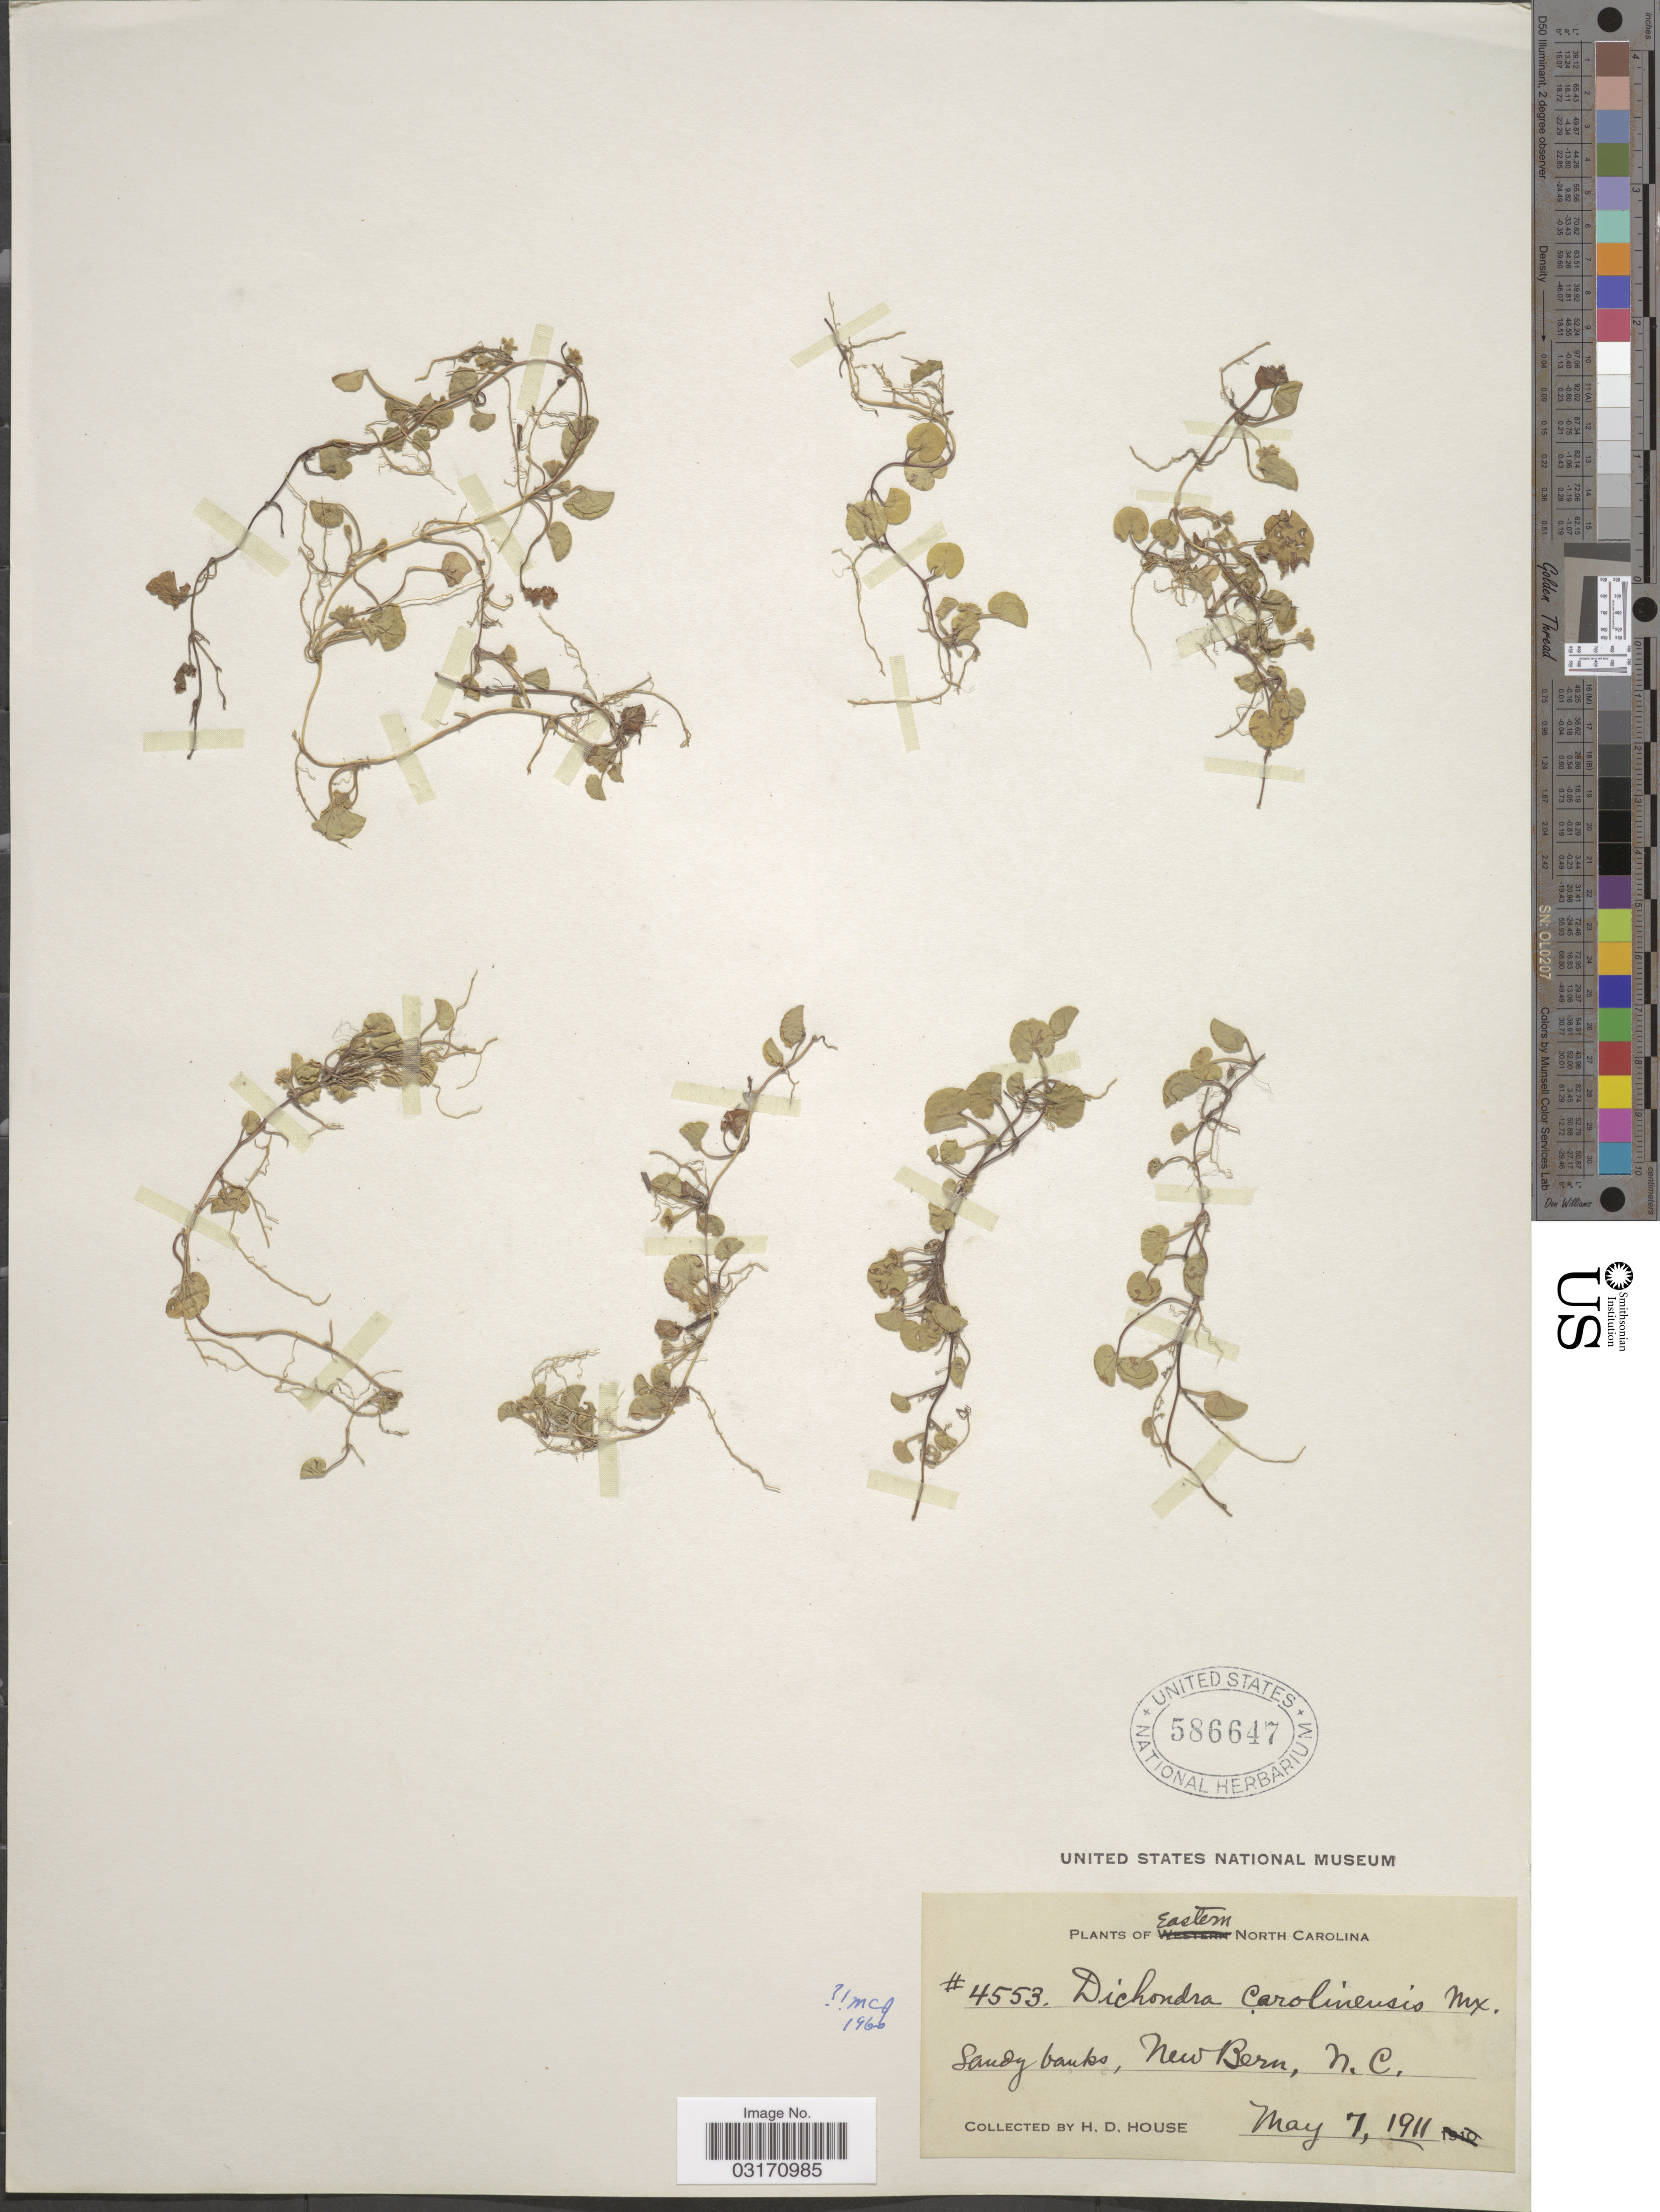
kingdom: Plantae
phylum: Tracheophyta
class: Magnoliopsida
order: Solanales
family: Convolvulaceae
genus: Dichondra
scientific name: Dichondra carolinensis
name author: Michx.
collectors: H. D. House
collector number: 4553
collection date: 1911-05-07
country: United States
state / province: North Carolina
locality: New Bern. Eastern North Carolina.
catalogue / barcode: US 586647